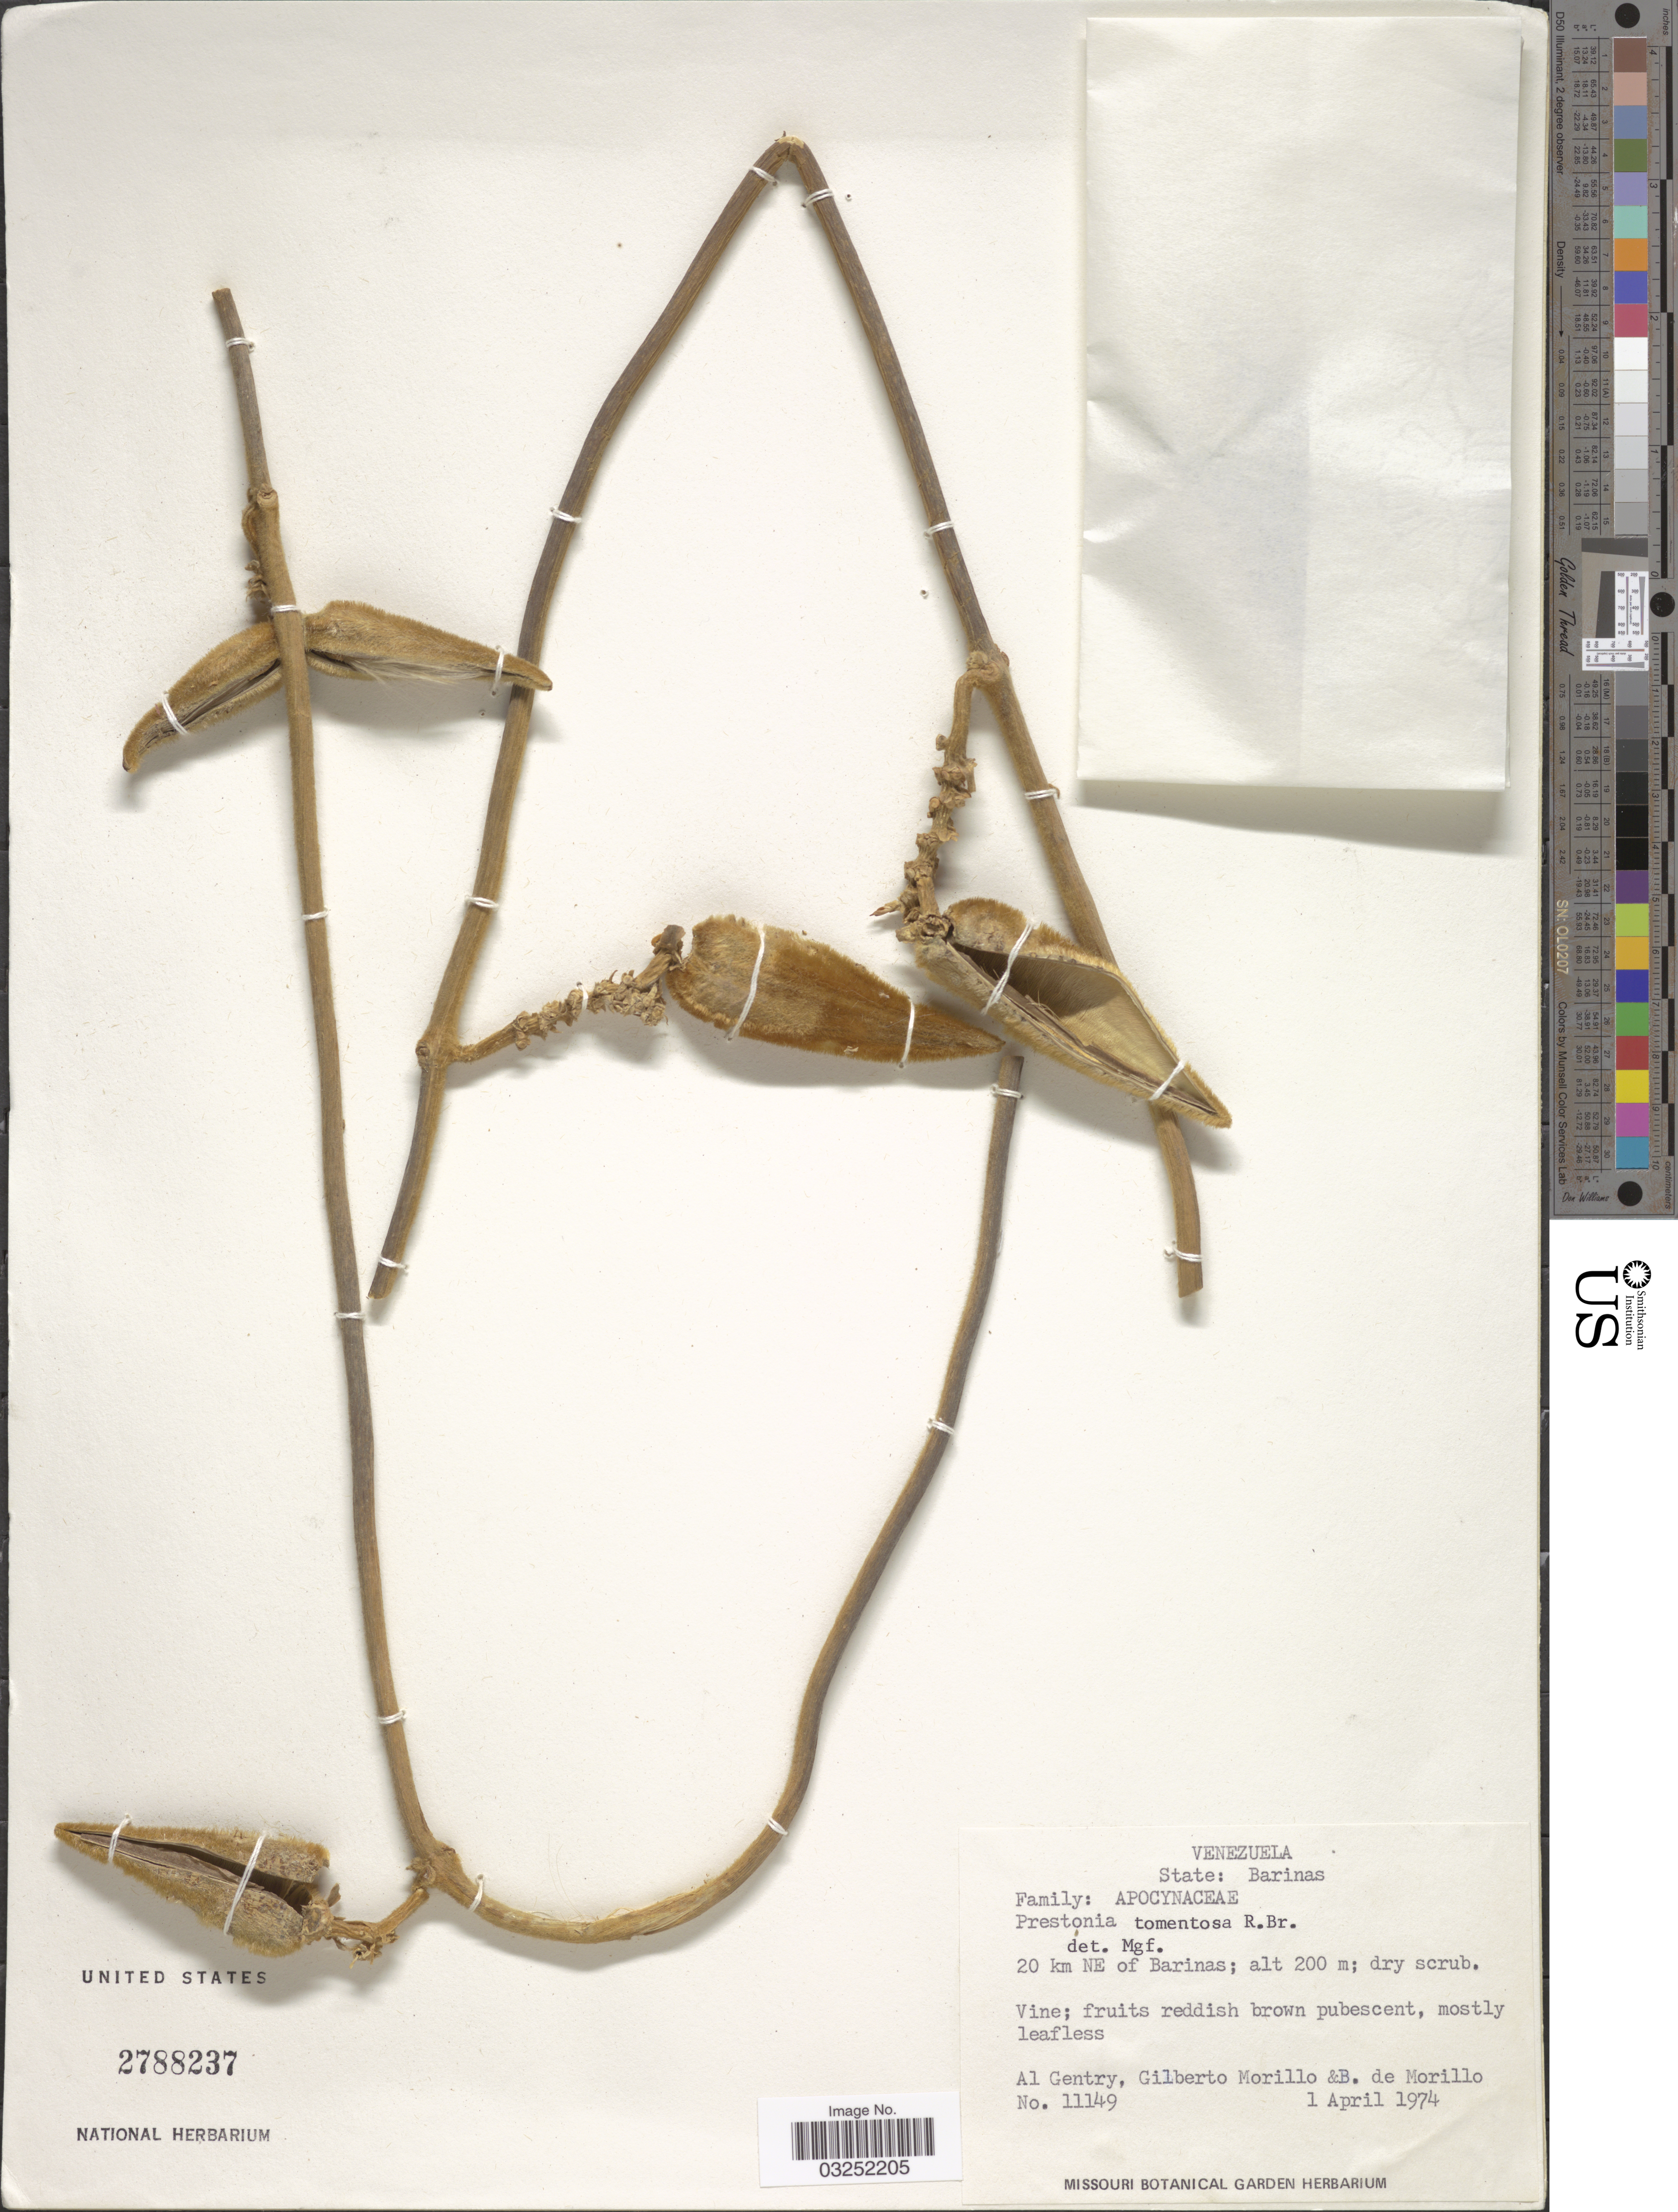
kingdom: Plantae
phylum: Tracheophyta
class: Magnoliopsida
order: Gentianales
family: Apocynaceae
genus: Prestonia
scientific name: Prestonia tomentosa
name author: R. Br.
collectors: A. H. Gentry, G. N. Morillo & B. Morillo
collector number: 11149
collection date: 1974-04-01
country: Venezuela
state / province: Barinas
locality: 20 km NE of Barinas.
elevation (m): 200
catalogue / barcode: US 2788237